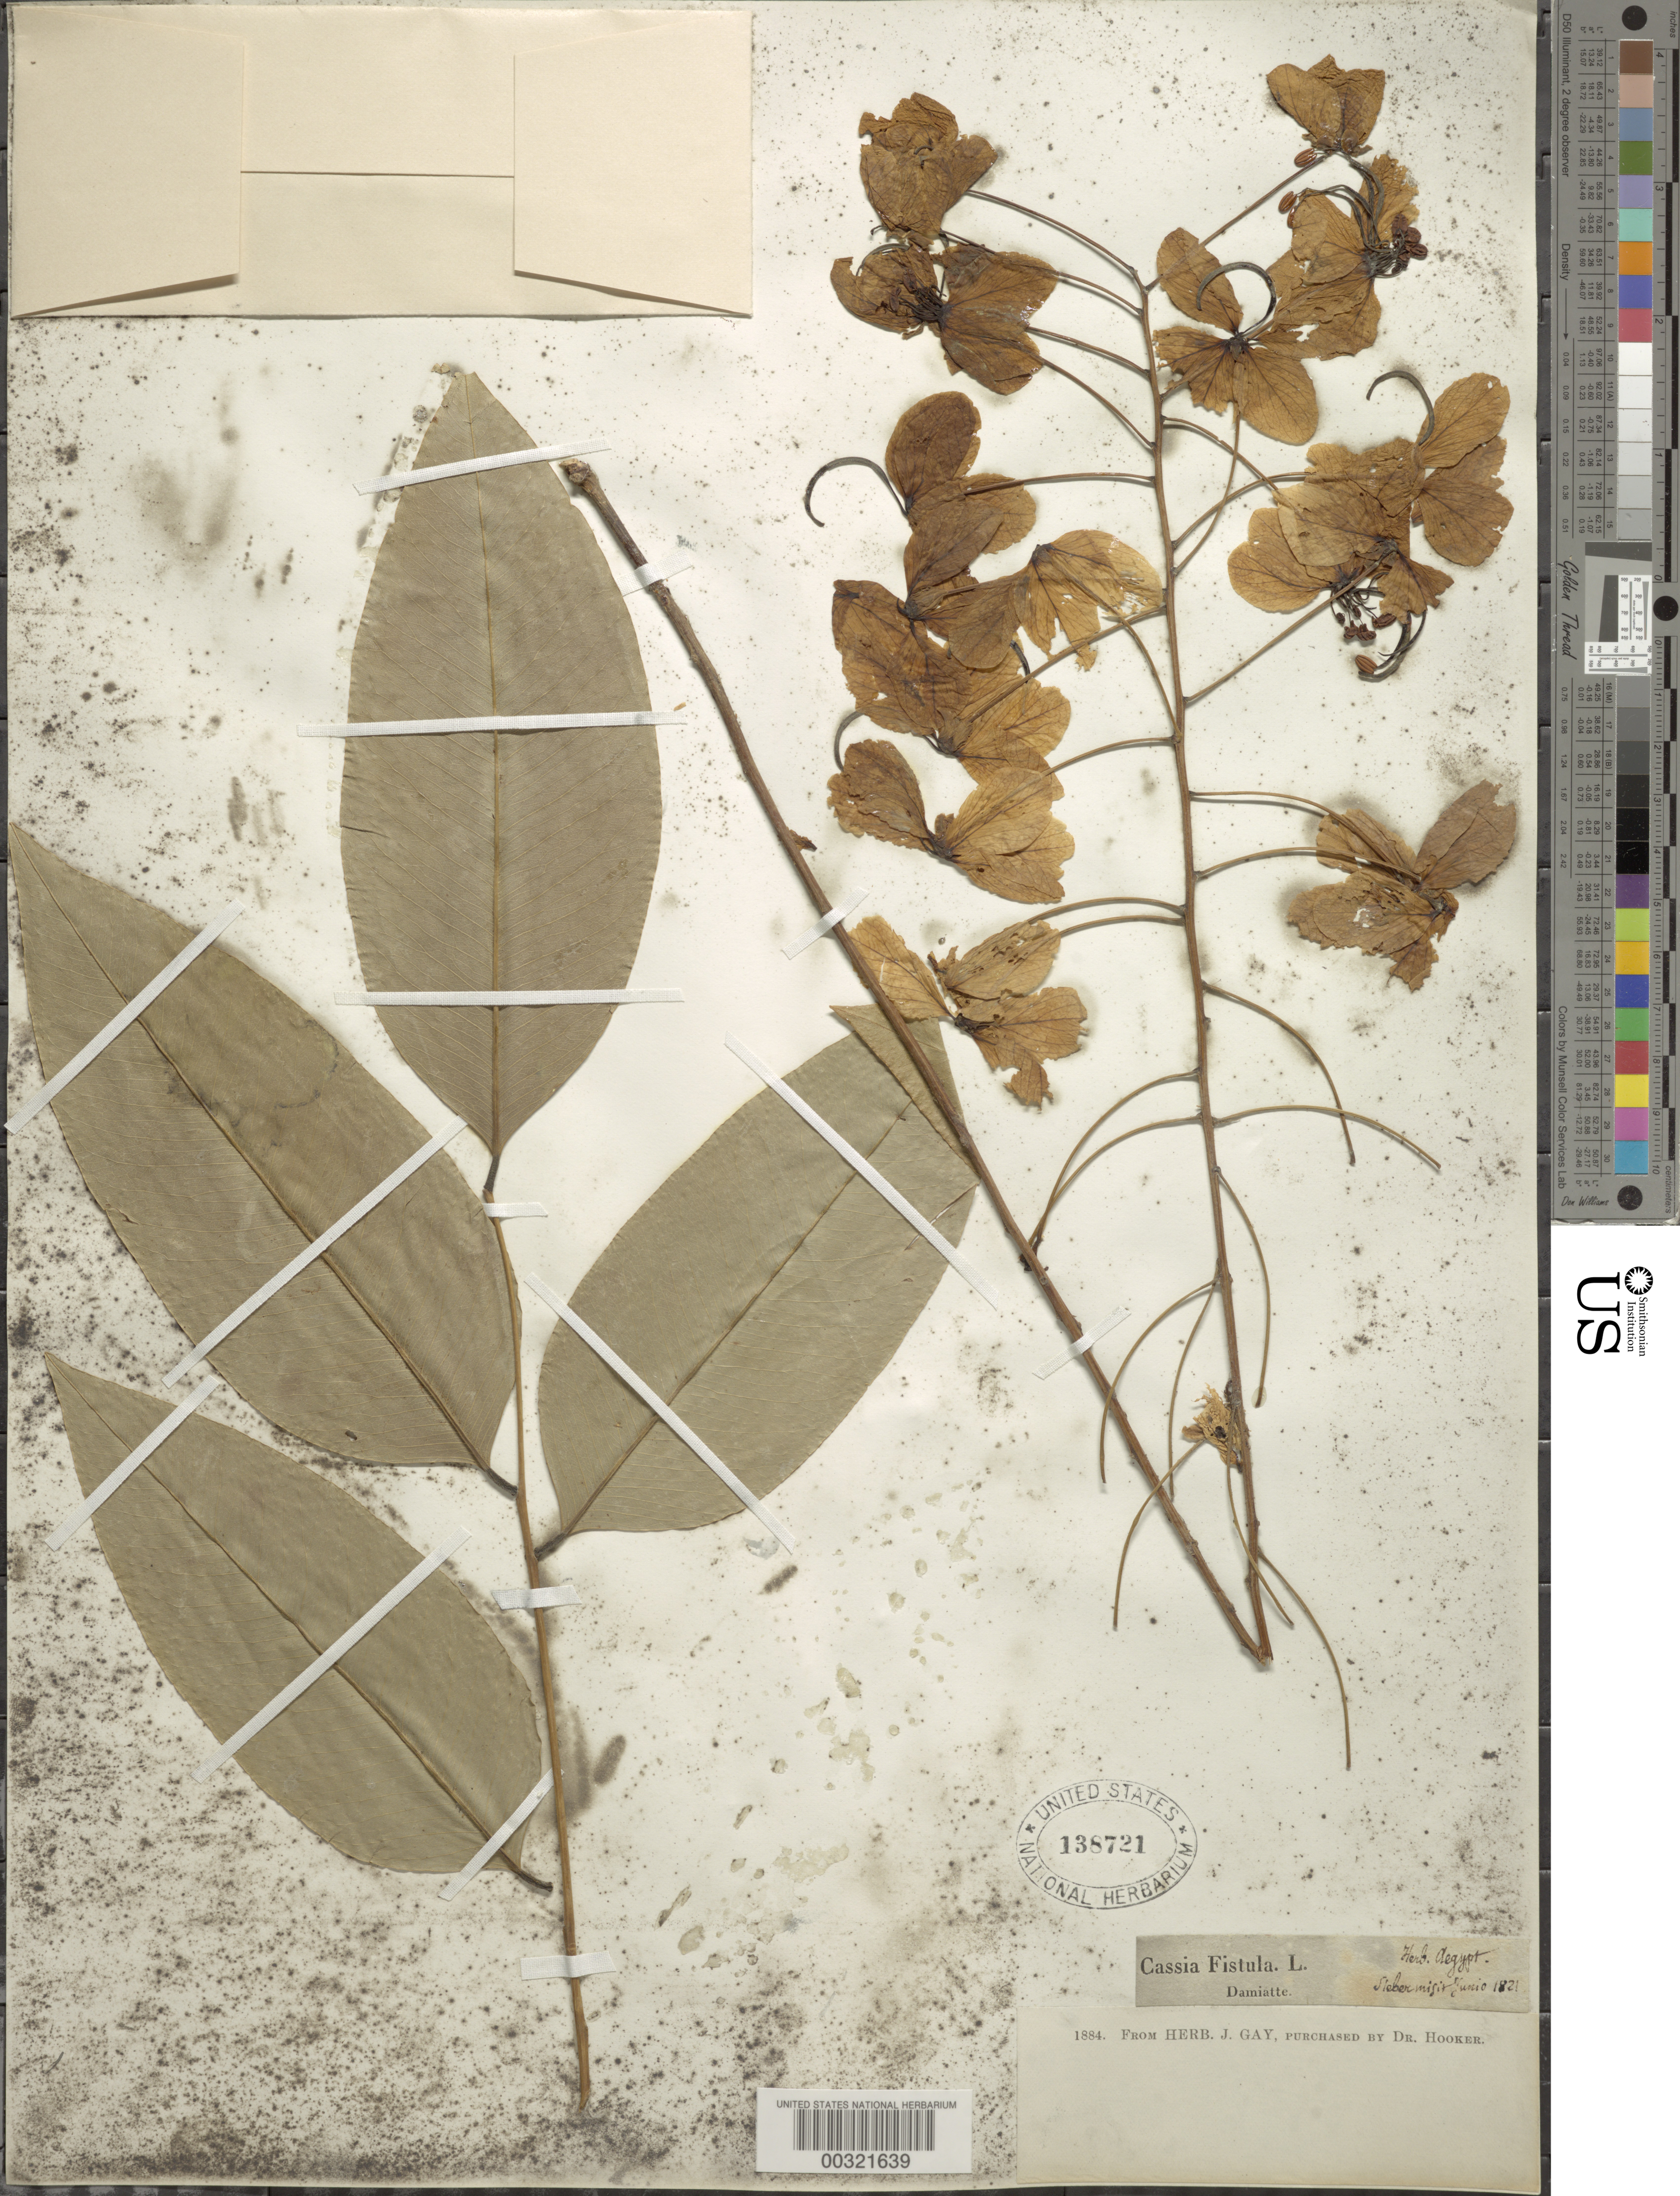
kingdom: Plantae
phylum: Tracheophyta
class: Magnoliopsida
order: Fabales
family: Fabaceae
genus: Cassia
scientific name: Cassia fistula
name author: L.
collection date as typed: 07 Jun 1821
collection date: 1821-06-07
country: Egypt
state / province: Dumyat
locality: Damiette. [Damietta or Dumyut]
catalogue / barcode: US 138721